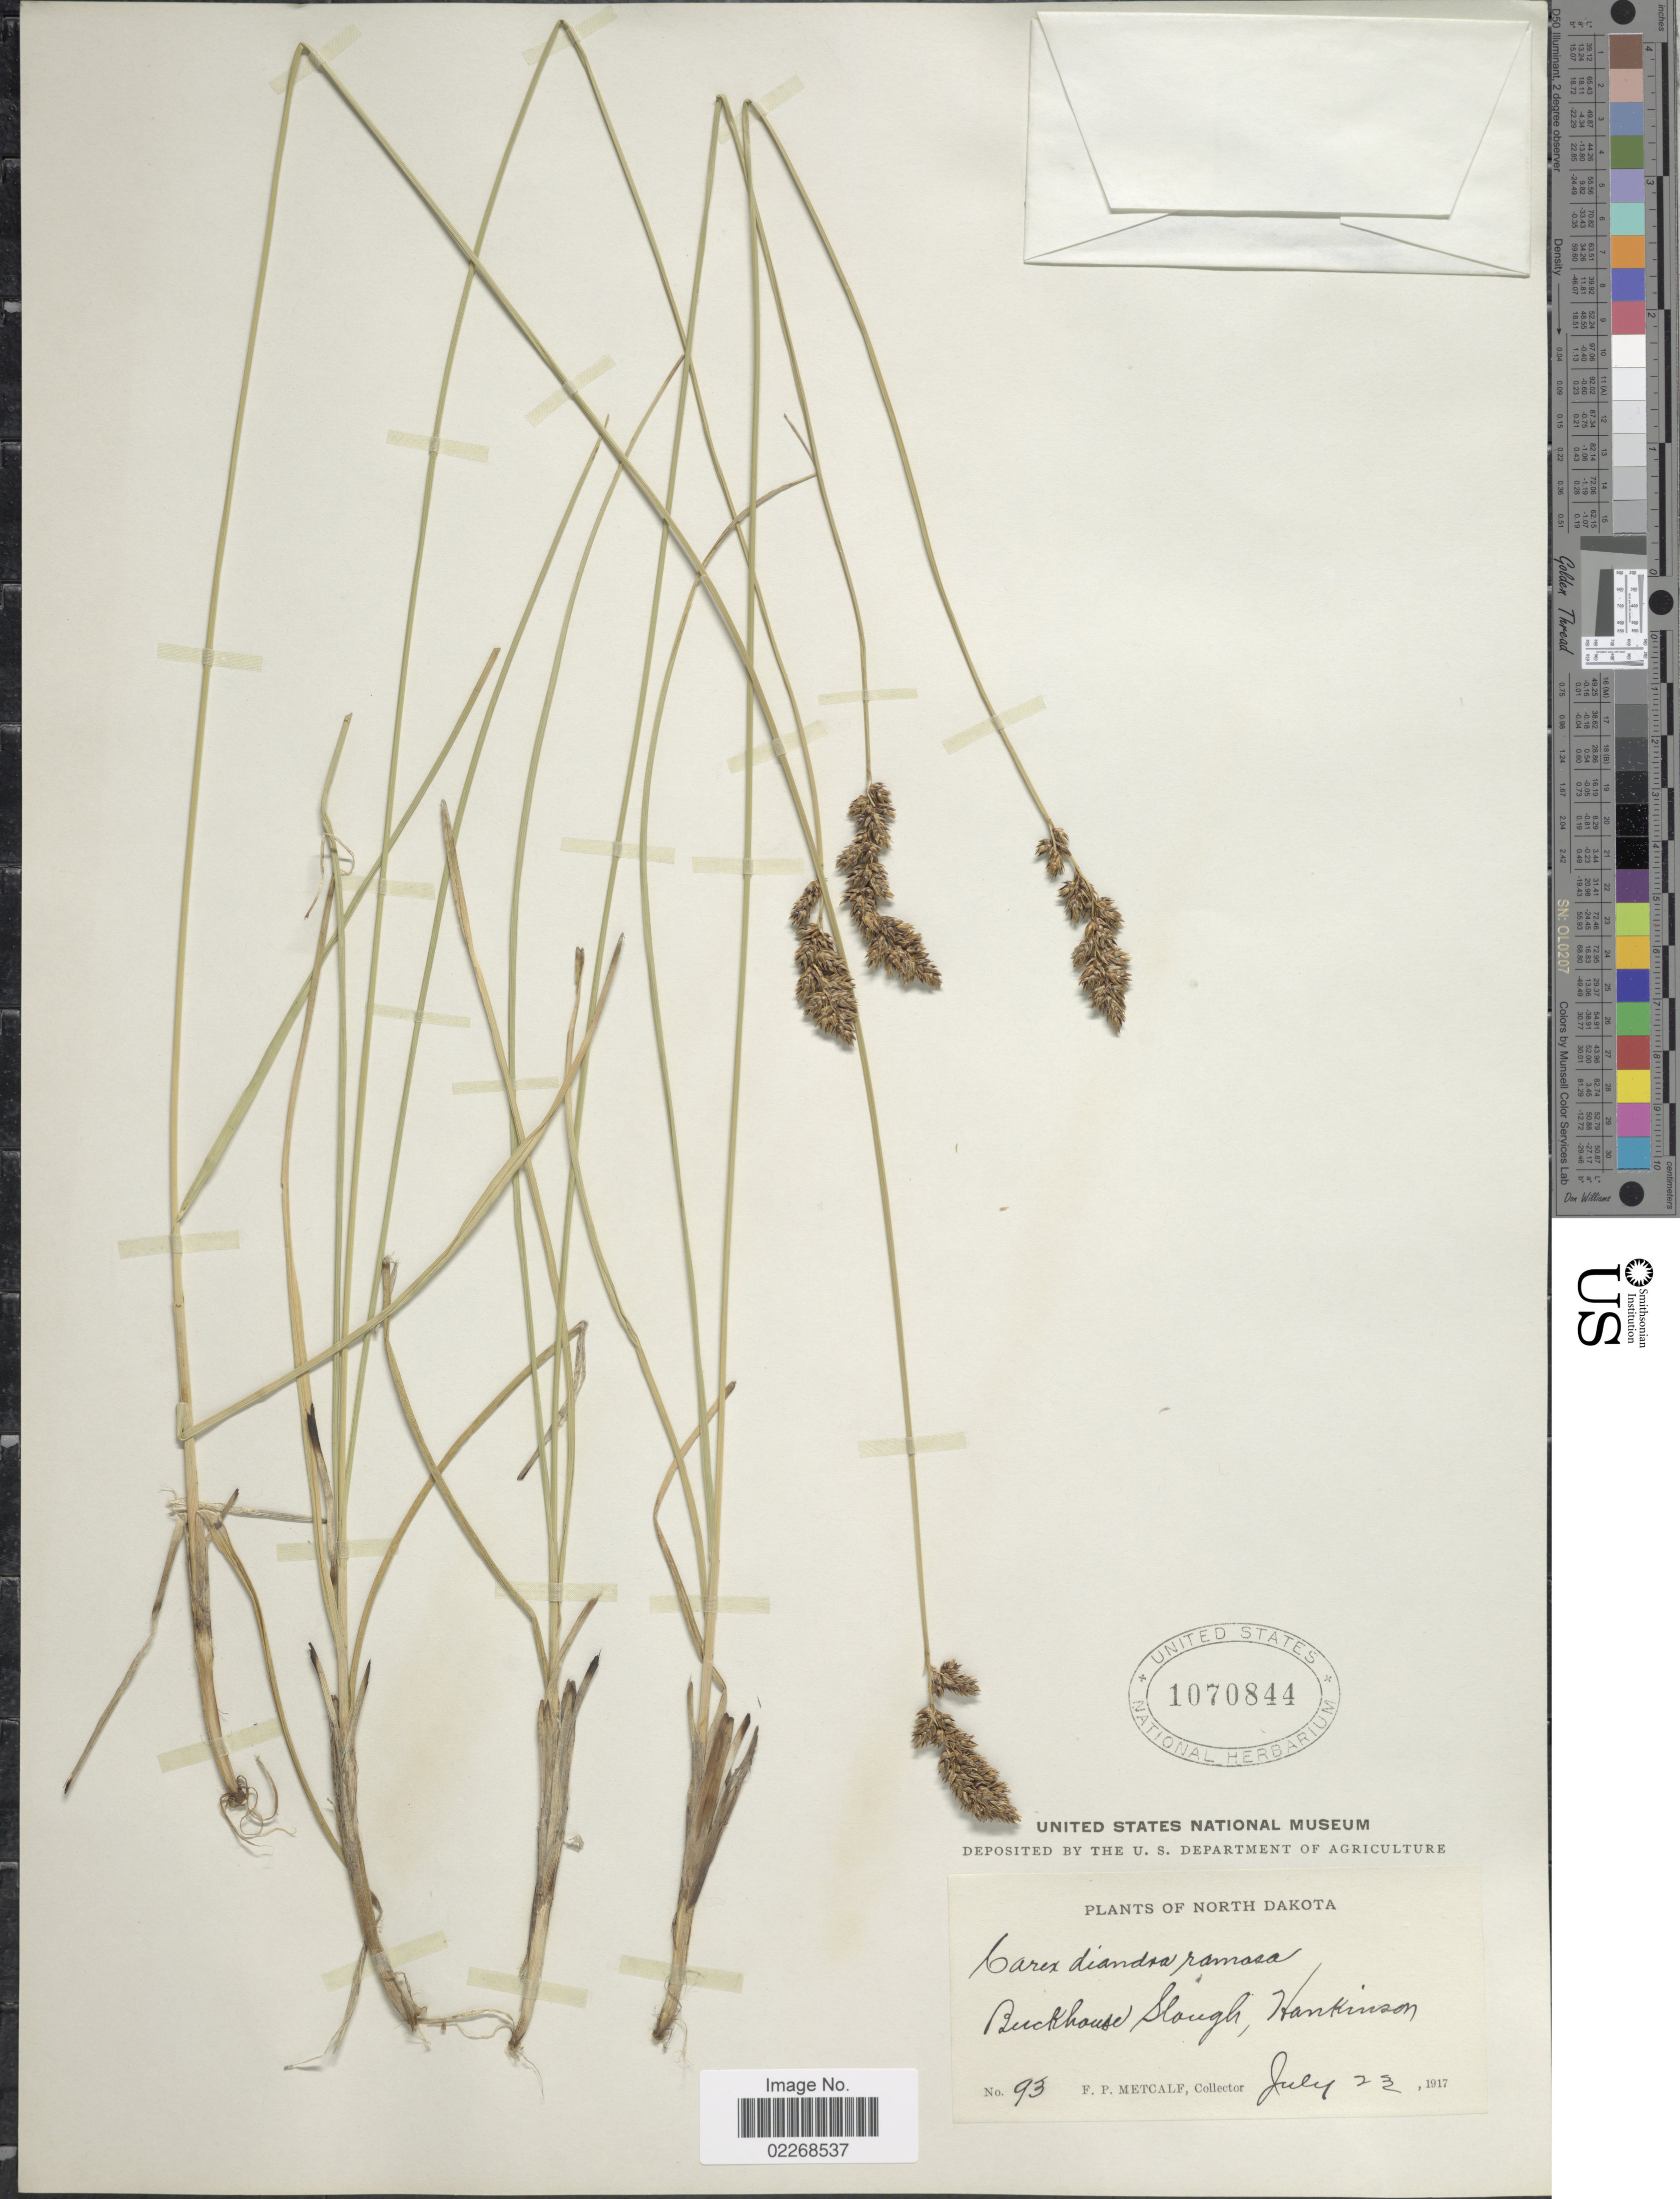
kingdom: Plantae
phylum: Tracheophyta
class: Liliopsida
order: Poales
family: Cyperaceae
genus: Carex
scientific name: Carex diandra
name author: Schrank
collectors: F. Metcalf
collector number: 93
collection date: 1917-07-23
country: United States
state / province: North Dakota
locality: Buckhouse Slough, Hankinson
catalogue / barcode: US 1070844